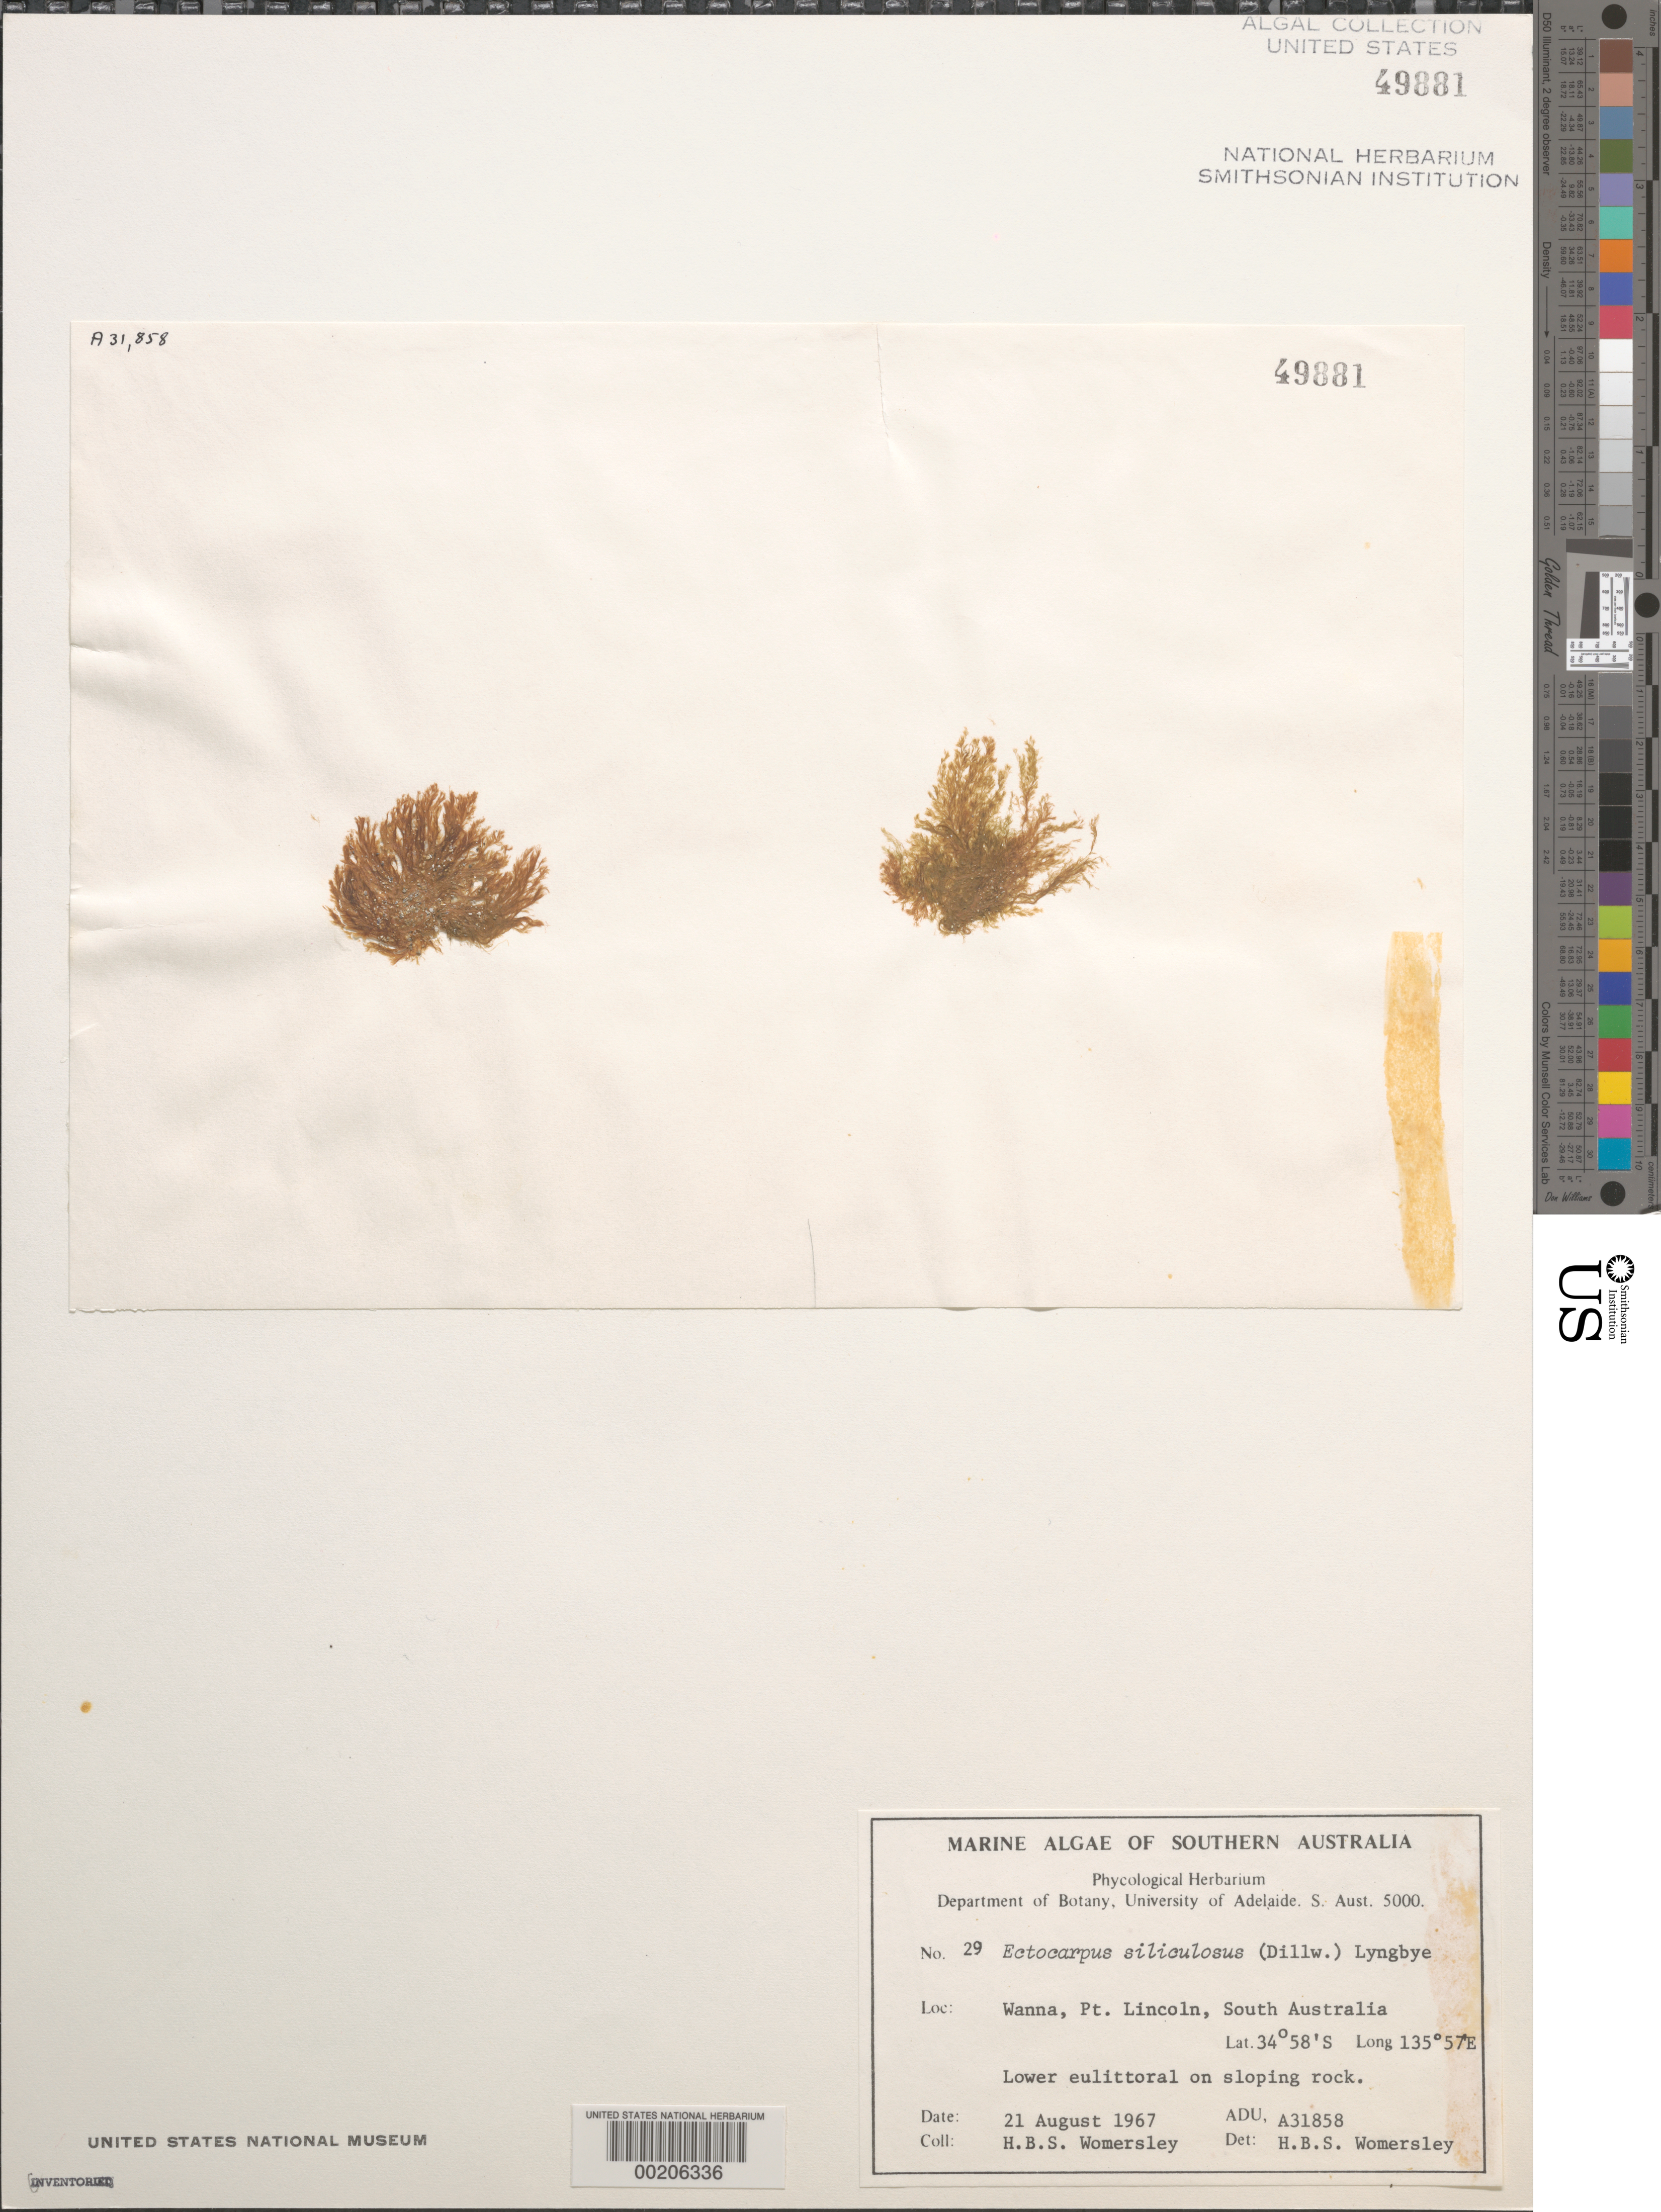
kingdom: Chromista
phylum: Ochrophyta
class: Phaeophyceae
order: Ectocarpales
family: Ectocarpaceae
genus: Ectocarpus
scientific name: Ectocarpus siliculosus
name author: (Dillwyn) Lyngbye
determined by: Womersley, H. B. S.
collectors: H. B. S. Womersley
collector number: ADU A31858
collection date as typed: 21 Aug 1967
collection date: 1967-08-21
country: Australia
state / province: South Australia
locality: Wanna, port lincoln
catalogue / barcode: US 49881